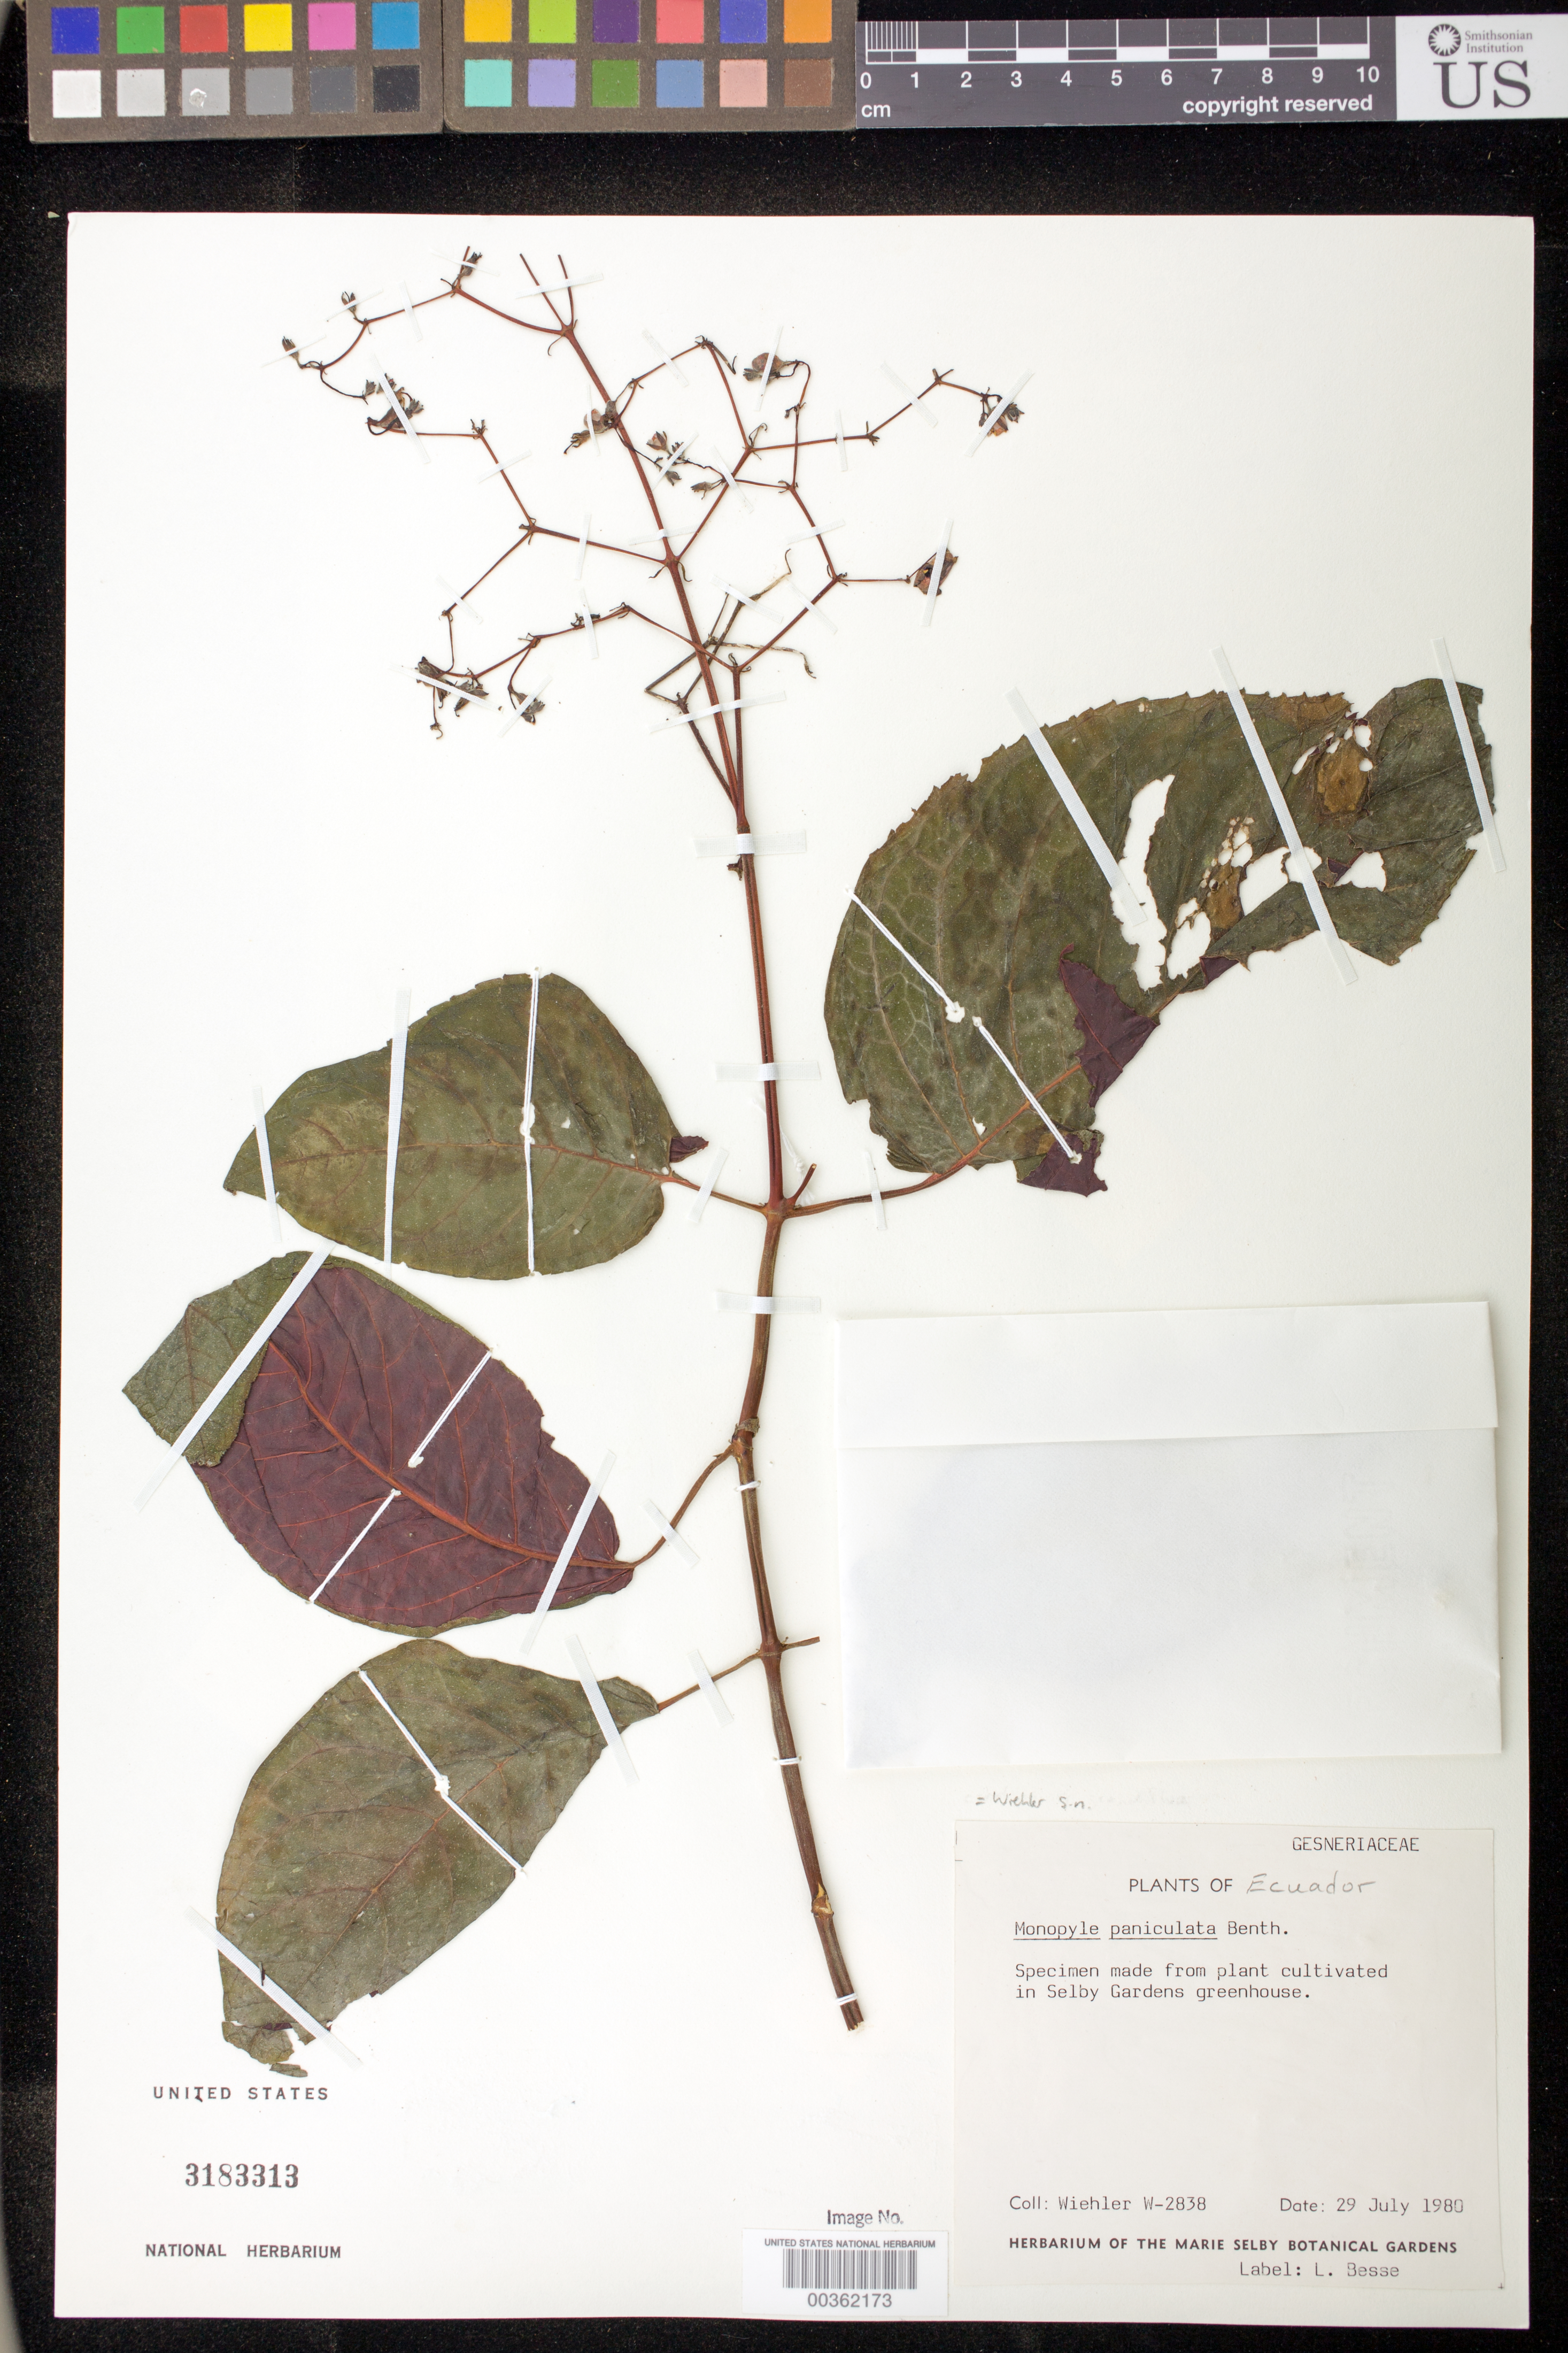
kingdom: Plantae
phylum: Tracheophyta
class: Magnoliopsida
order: Lamiales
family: Gesneriaceae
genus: Monopyle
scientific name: Monopyle paniculata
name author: Benth.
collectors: H. J. Wiehler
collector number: W-2838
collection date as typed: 29 Jul 1980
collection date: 1980-07-29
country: United States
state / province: Florida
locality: Cult. Hort. Marie Selby Botanical Gardens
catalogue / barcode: US 3183313